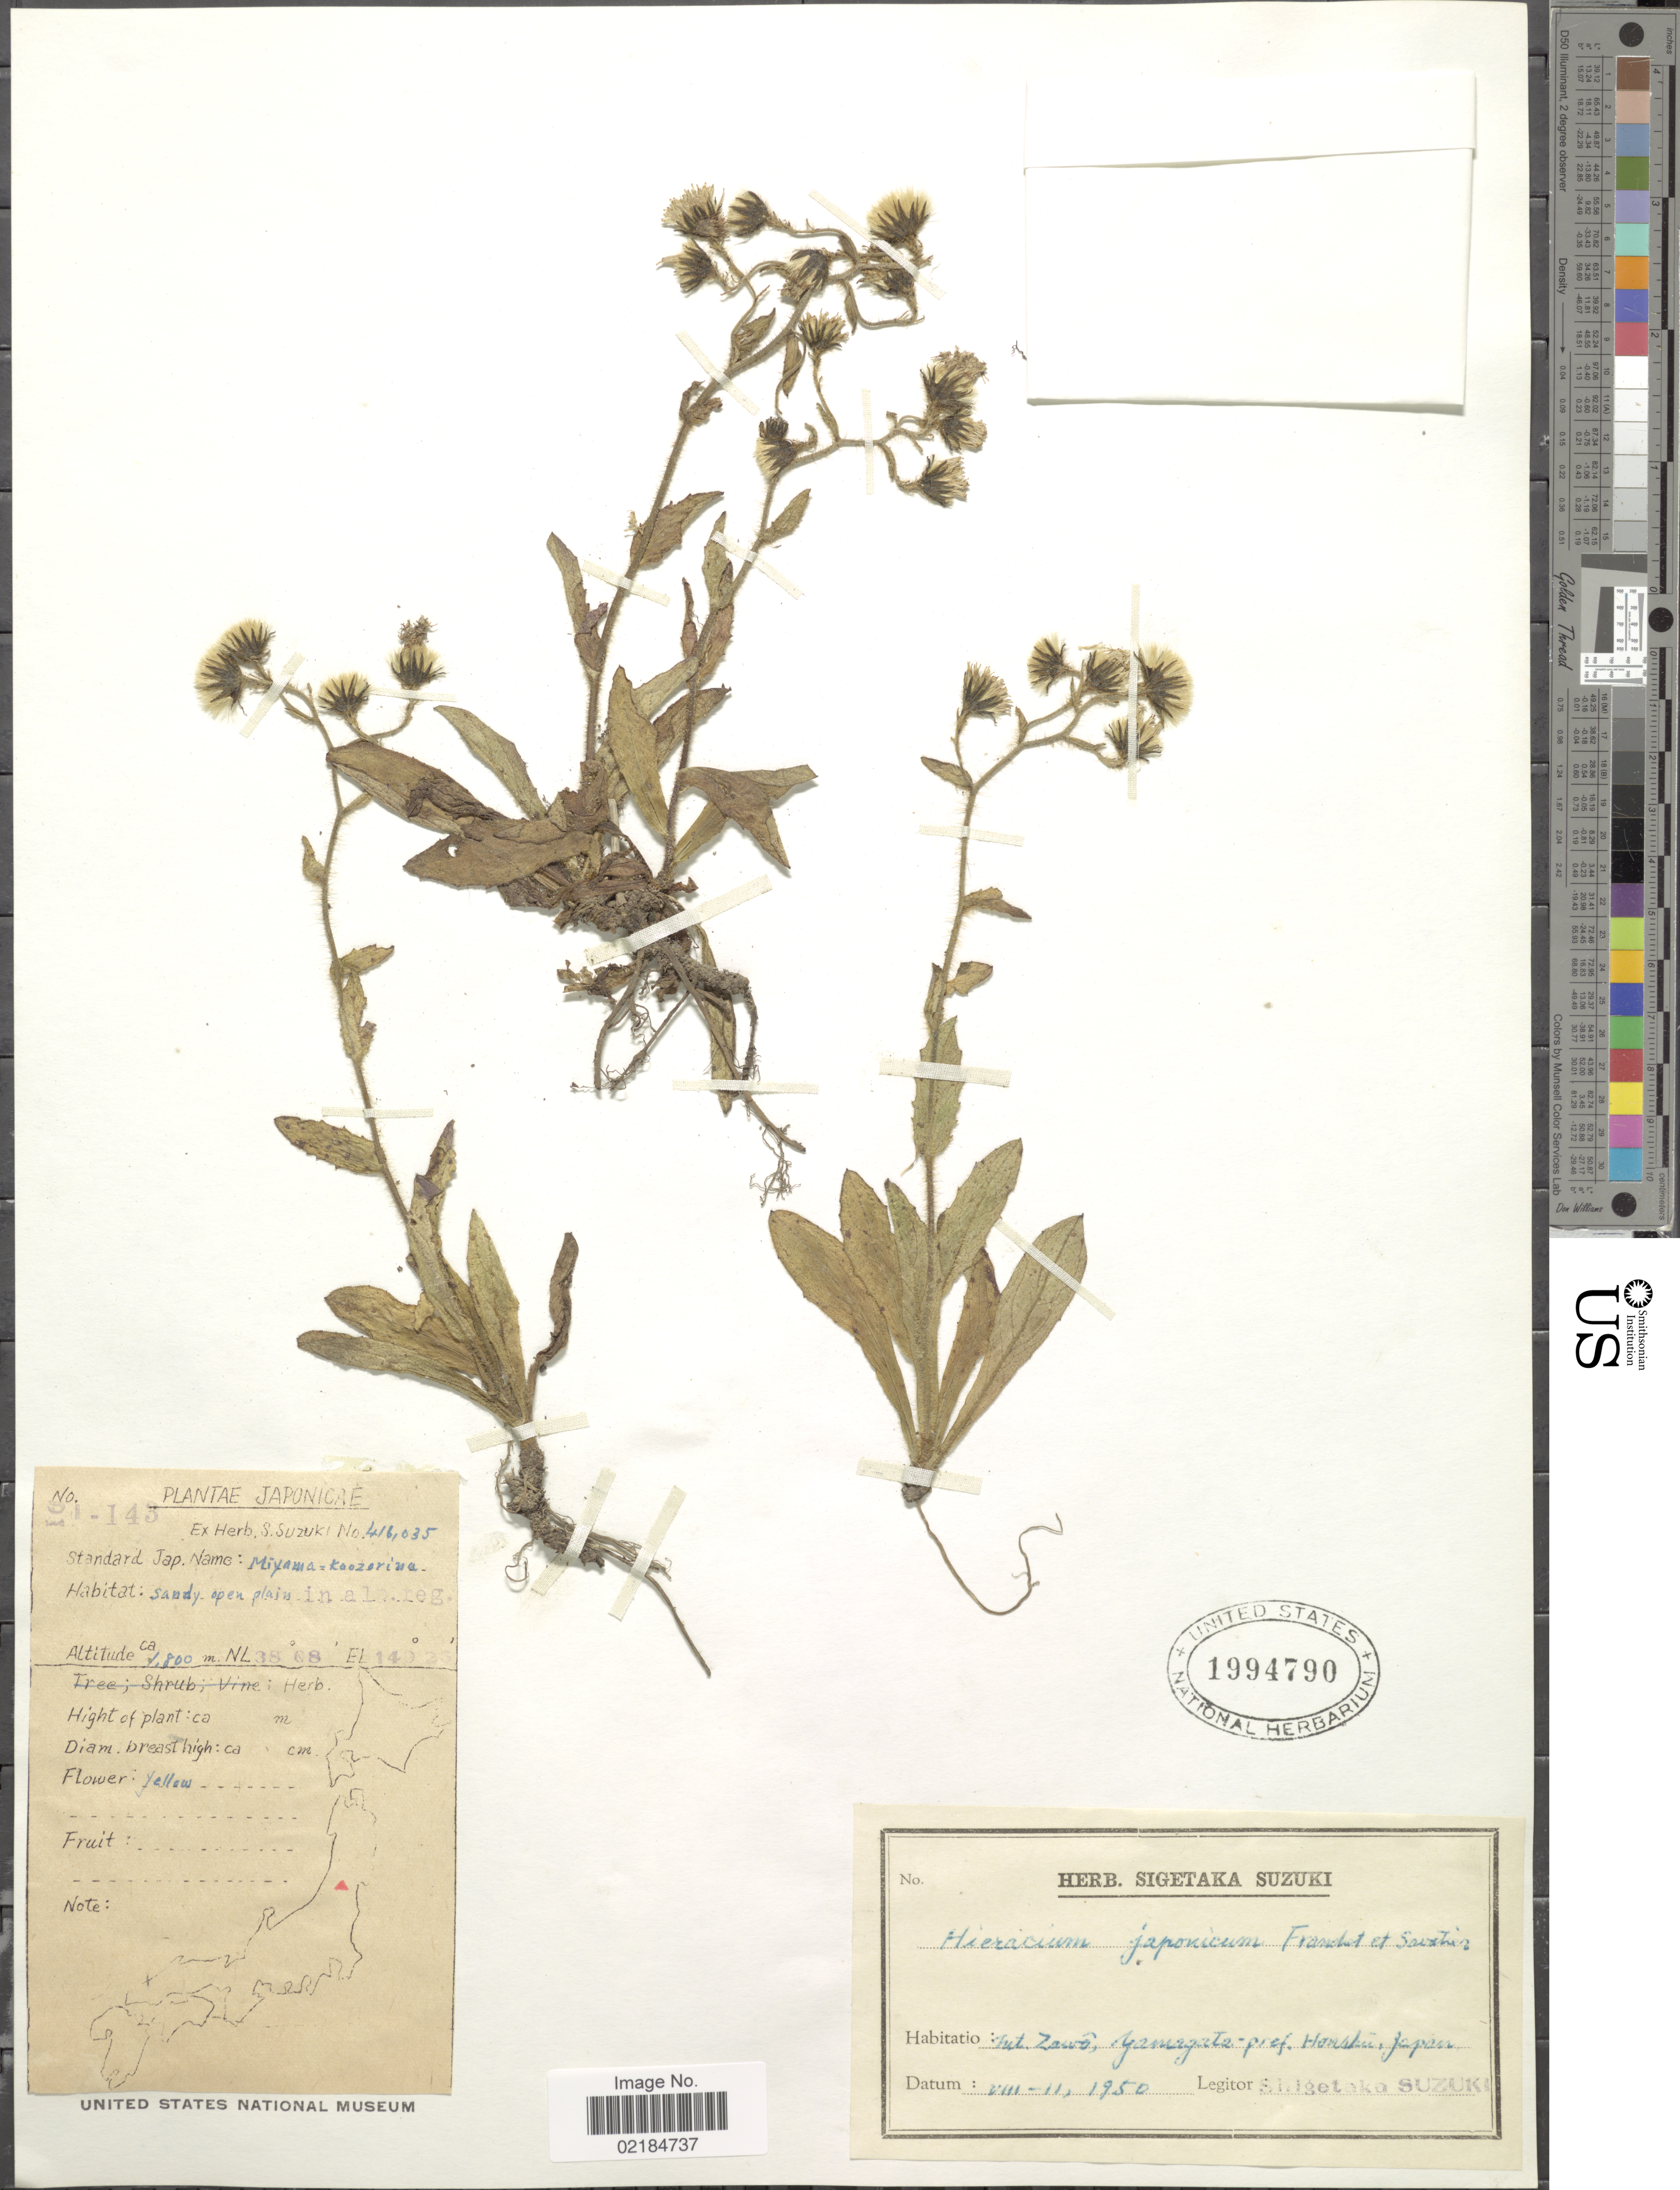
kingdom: Plantae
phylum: Tracheophyta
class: Magnoliopsida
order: Asterales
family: Asteraceae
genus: Hieracium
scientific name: Hieracium japonicum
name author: Franch.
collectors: S. Suzuki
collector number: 24-143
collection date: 1950-08-11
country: Japan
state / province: Yamagata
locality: Mt. Zawo, Yamagata-pref. Honshu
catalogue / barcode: US 1994790